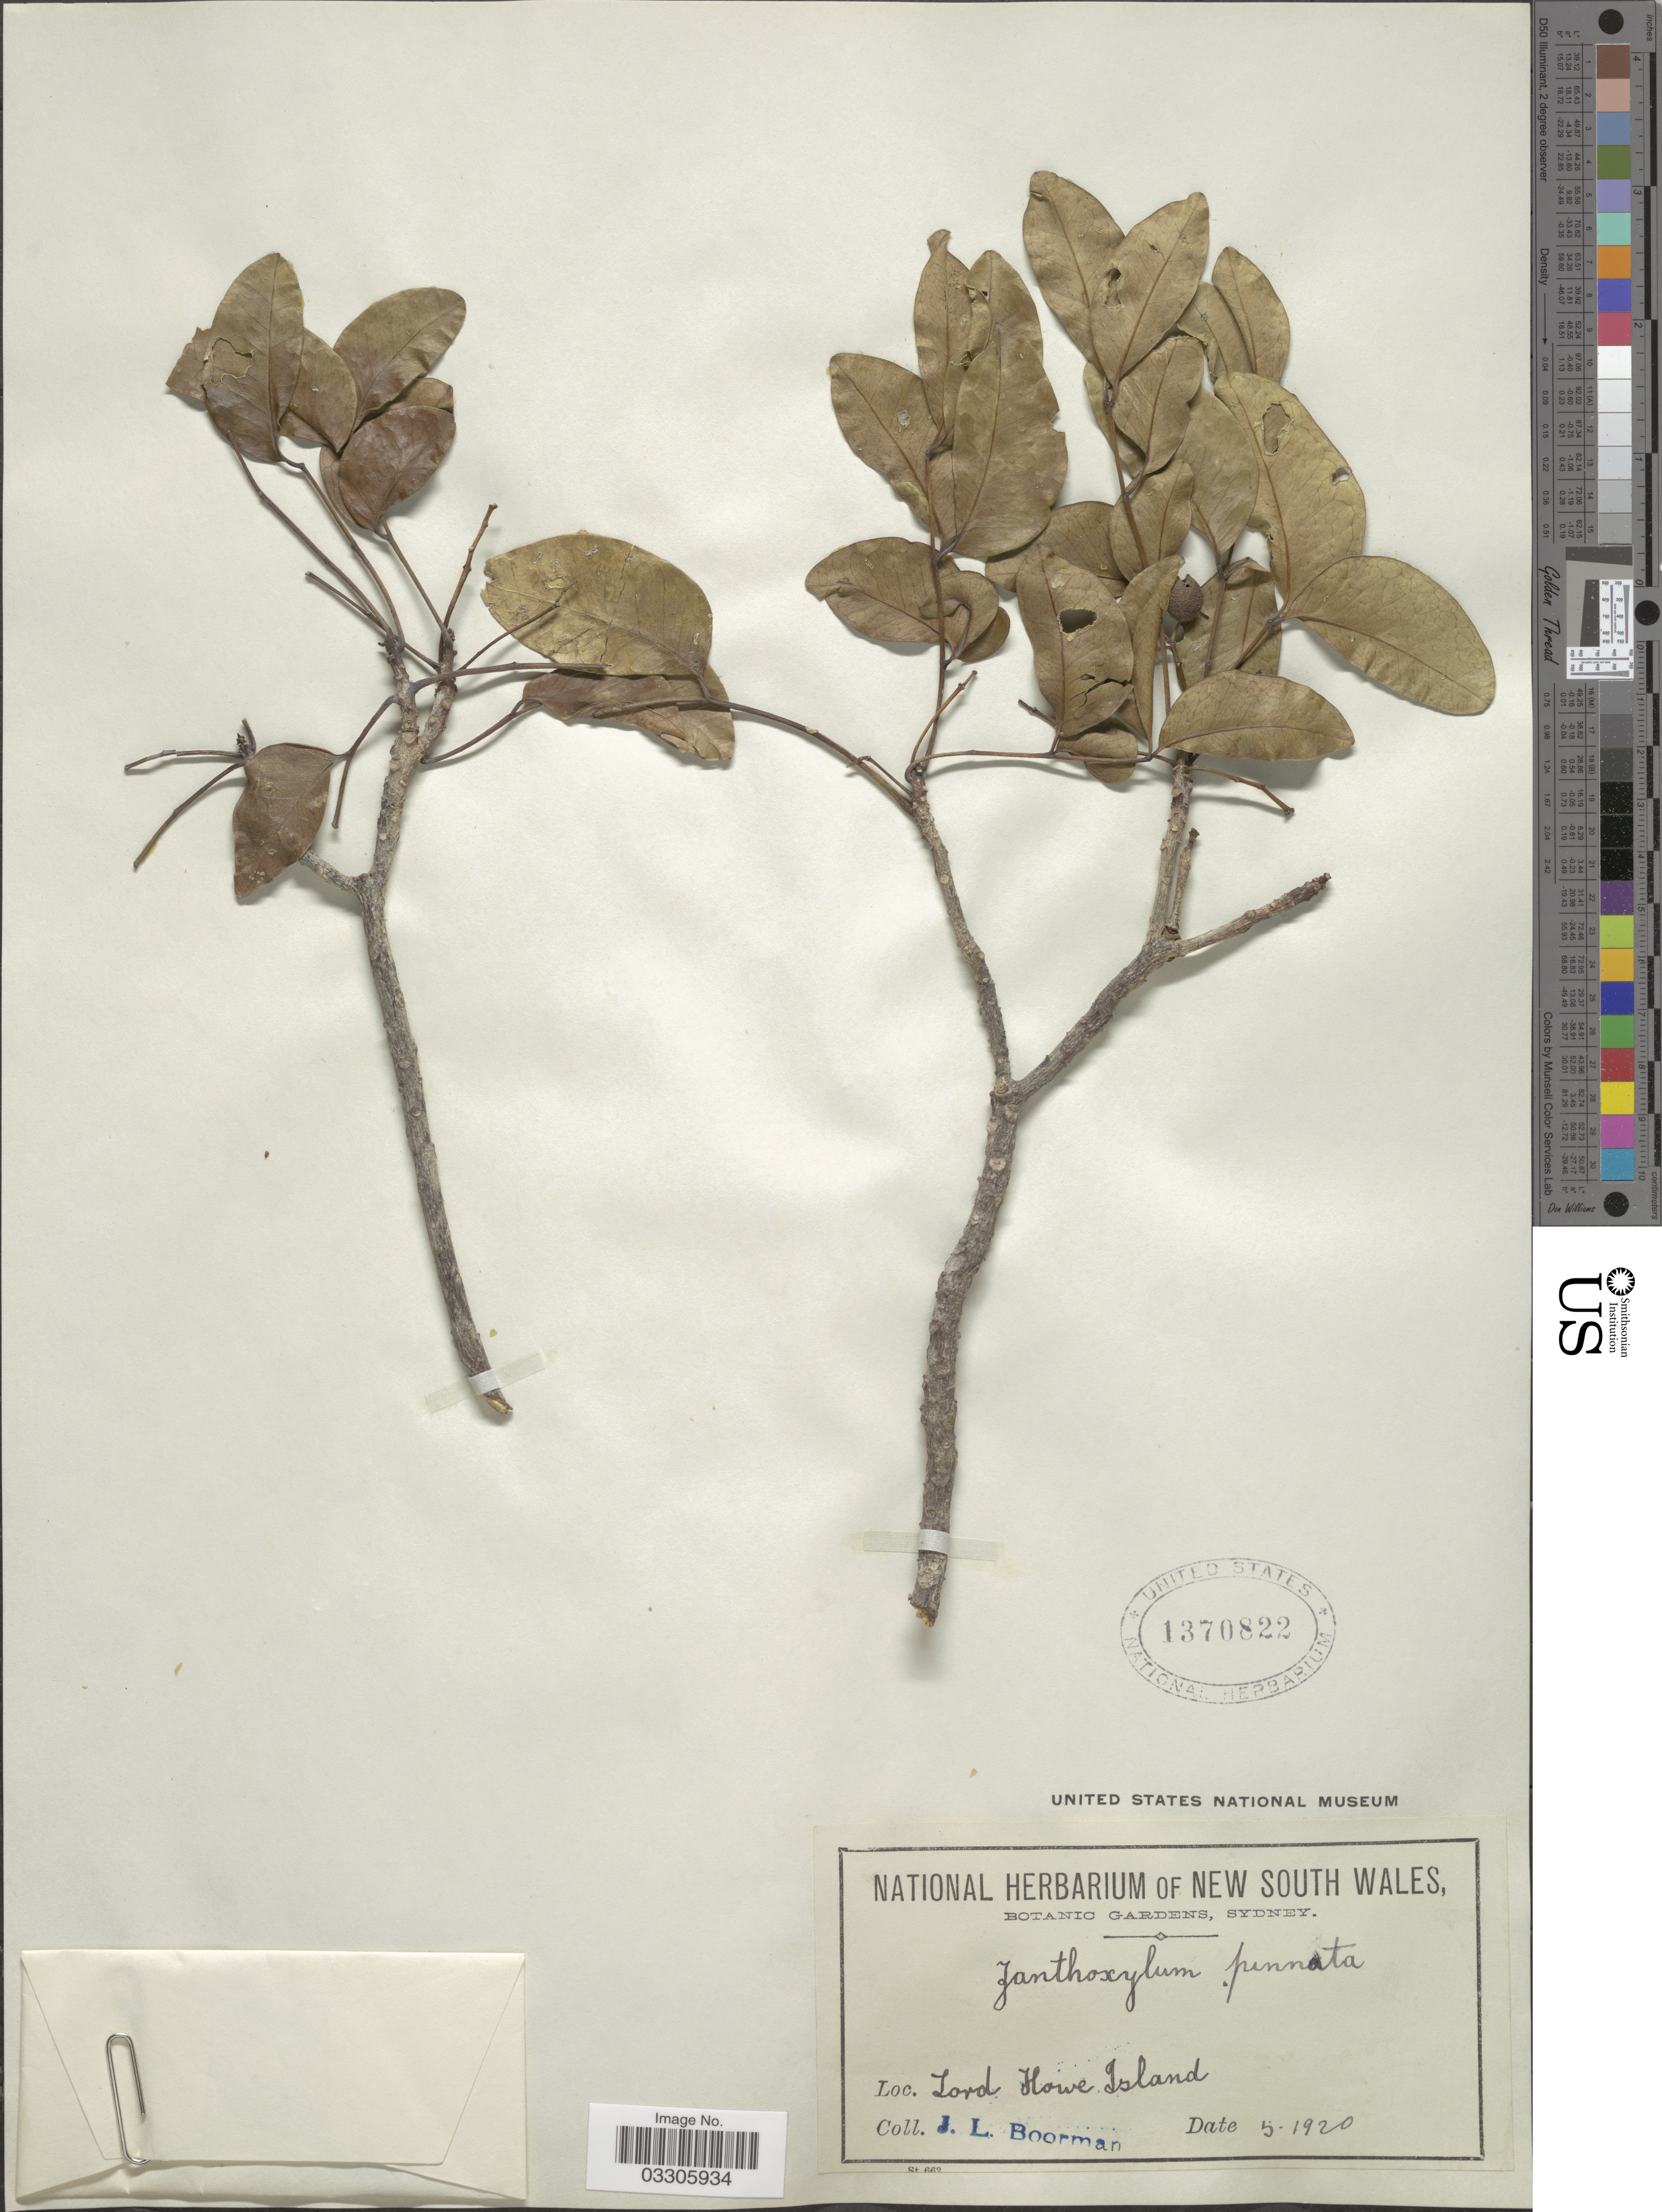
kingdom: Plantae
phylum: Tracheophyta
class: Magnoliopsida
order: Sapindales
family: Rutaceae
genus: Zanthoxylum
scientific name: Zanthoxylum pinnatum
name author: Druce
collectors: J. Boorman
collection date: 1920-05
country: Australia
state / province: New South Wales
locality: Lord Howe Island.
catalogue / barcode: US 1370822